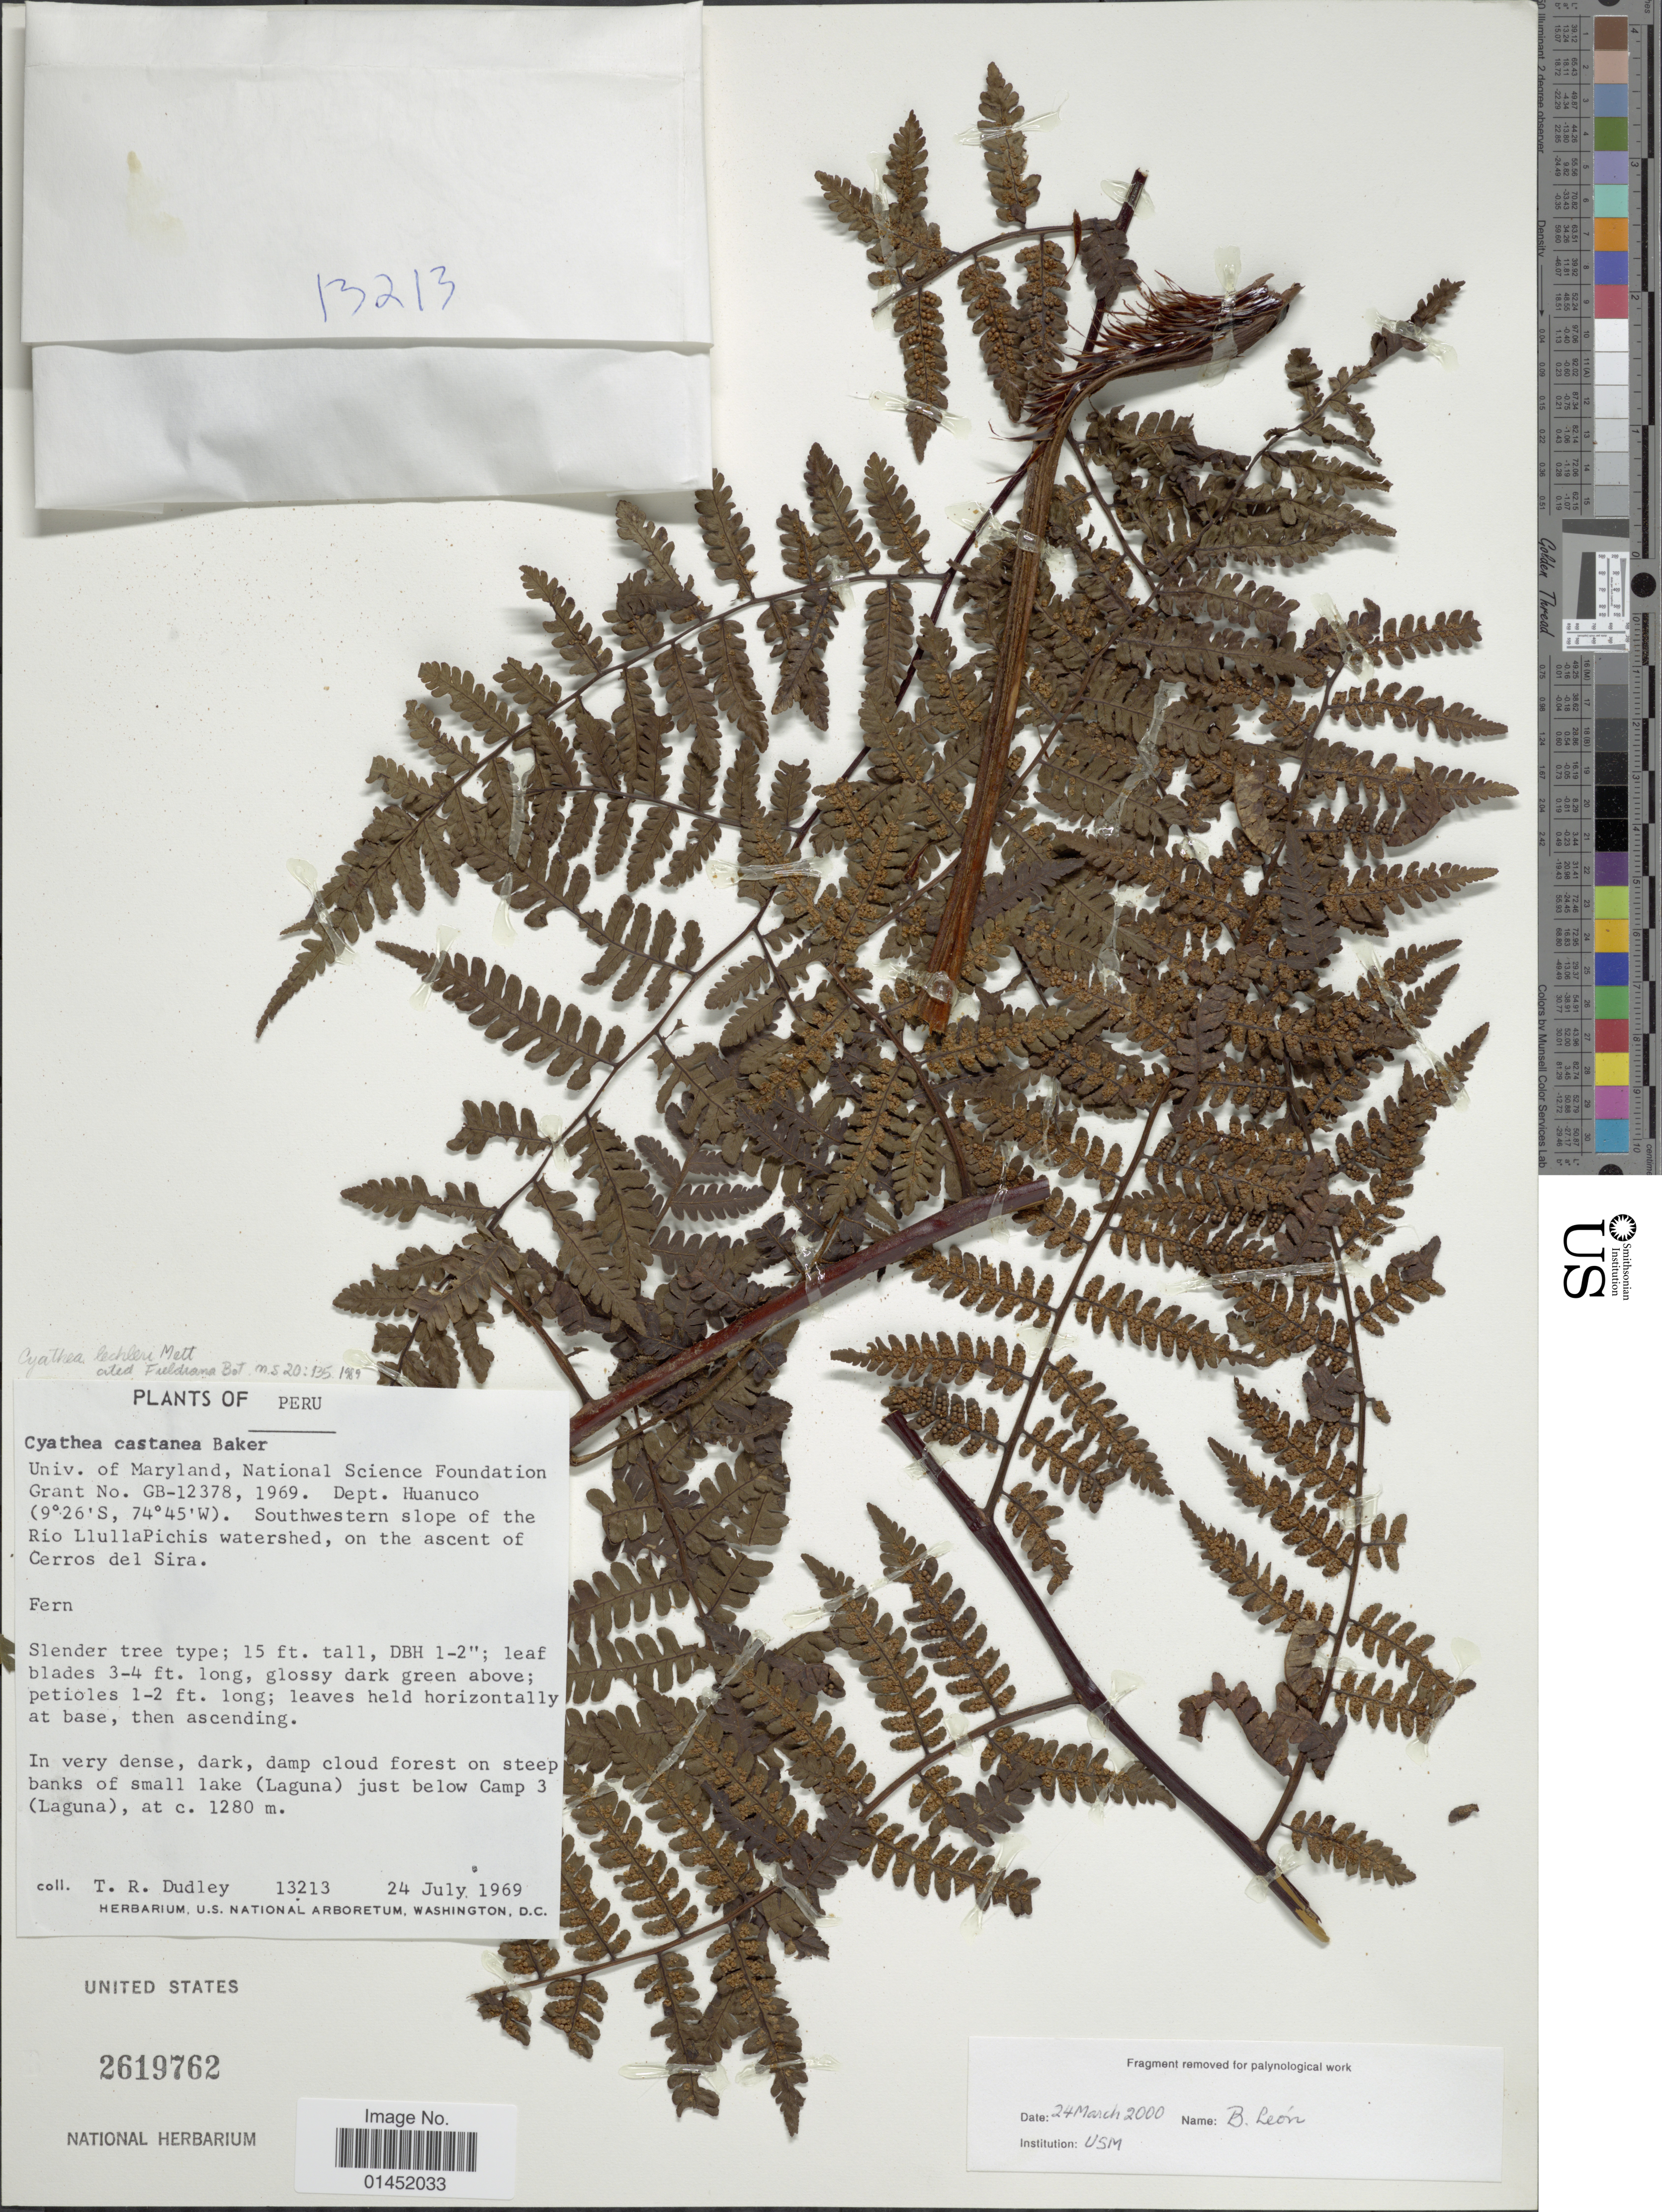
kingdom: Plantae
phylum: Tracheophyta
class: Polypodiopsida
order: Cyatheales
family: Cyatheaceae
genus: Cyathea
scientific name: Cyathea lechleri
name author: Mett.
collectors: T. R. Dudley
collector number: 13213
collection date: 1969-07-24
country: Peru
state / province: Huánuco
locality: Southwestern slope of the Rio LlullPichis watershed, on the ascent of Cerro del Sira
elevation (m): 1280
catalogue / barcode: US 2619762